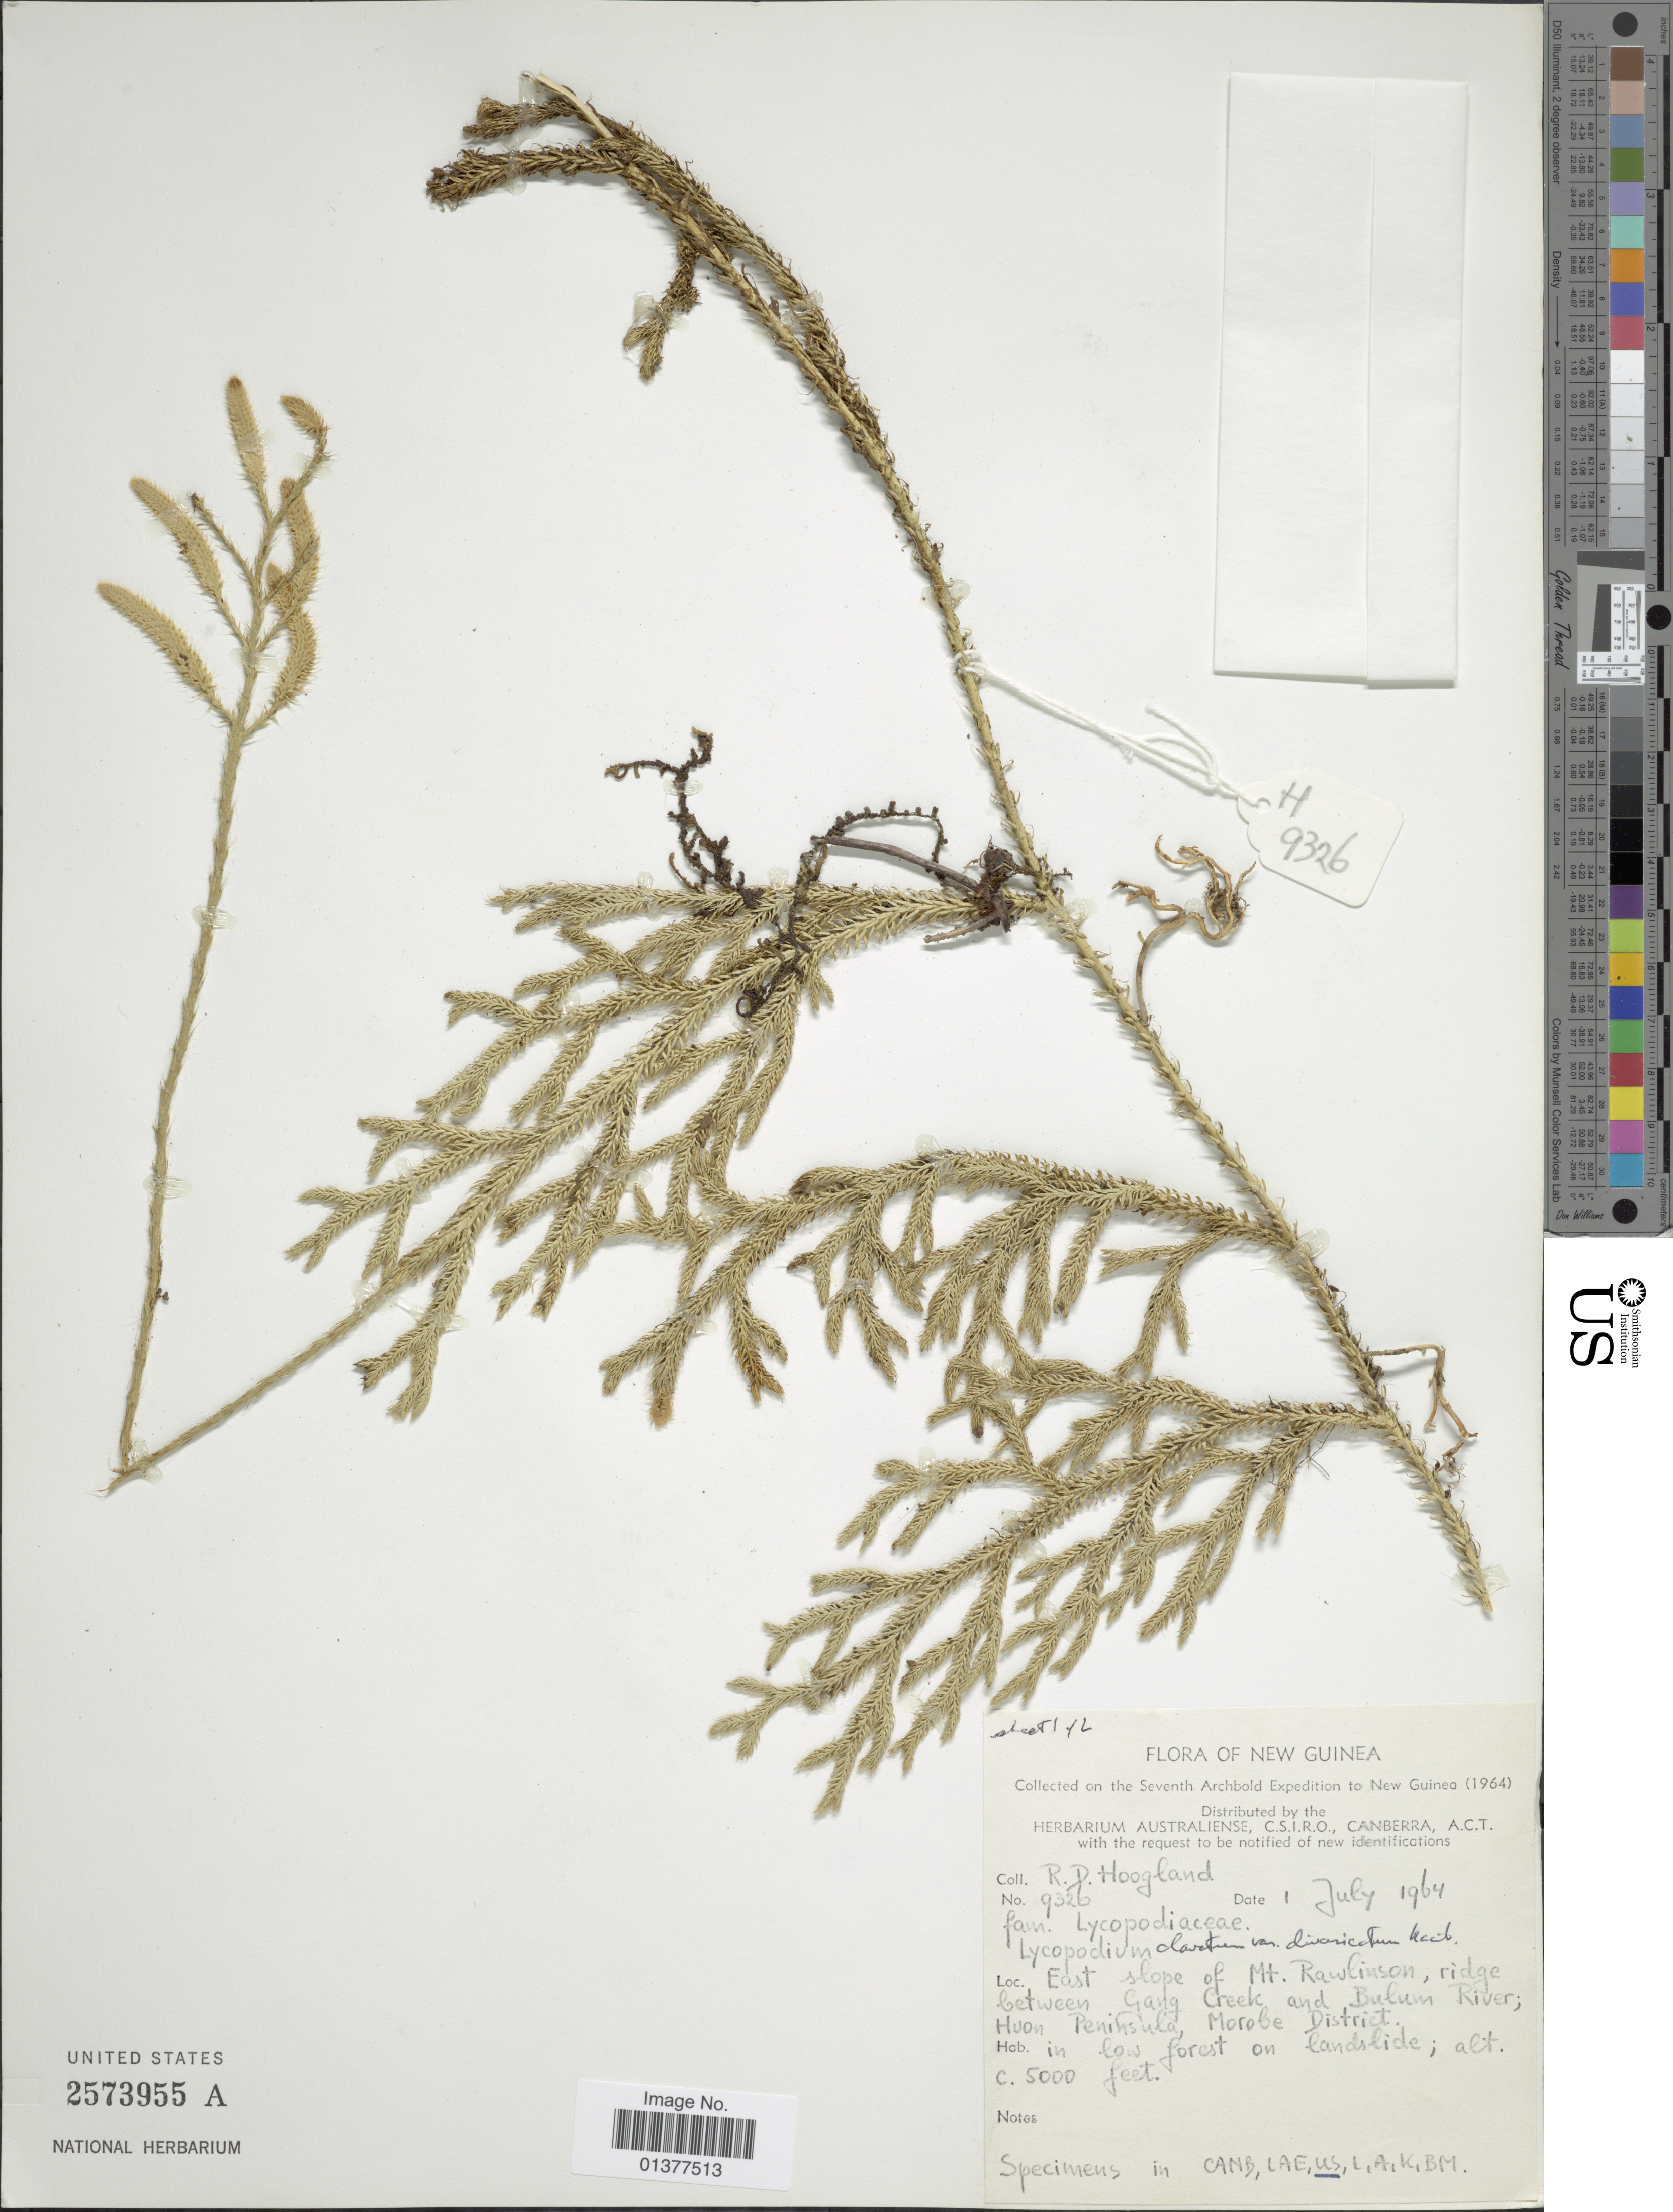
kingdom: Plantae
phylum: Tracheophyta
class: Lycopodiopsida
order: Lycopodiales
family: Lycopodiaceae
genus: Lycopodium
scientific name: Lycopodium clavatum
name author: L.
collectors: R. D. Hoogland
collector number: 9326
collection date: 1964-07-01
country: Papua New Guinea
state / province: Morobe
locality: East slope of Mt. Rawlinson, ridge between Gang Creek and Bulum River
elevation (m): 1524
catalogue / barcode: US 2573955A